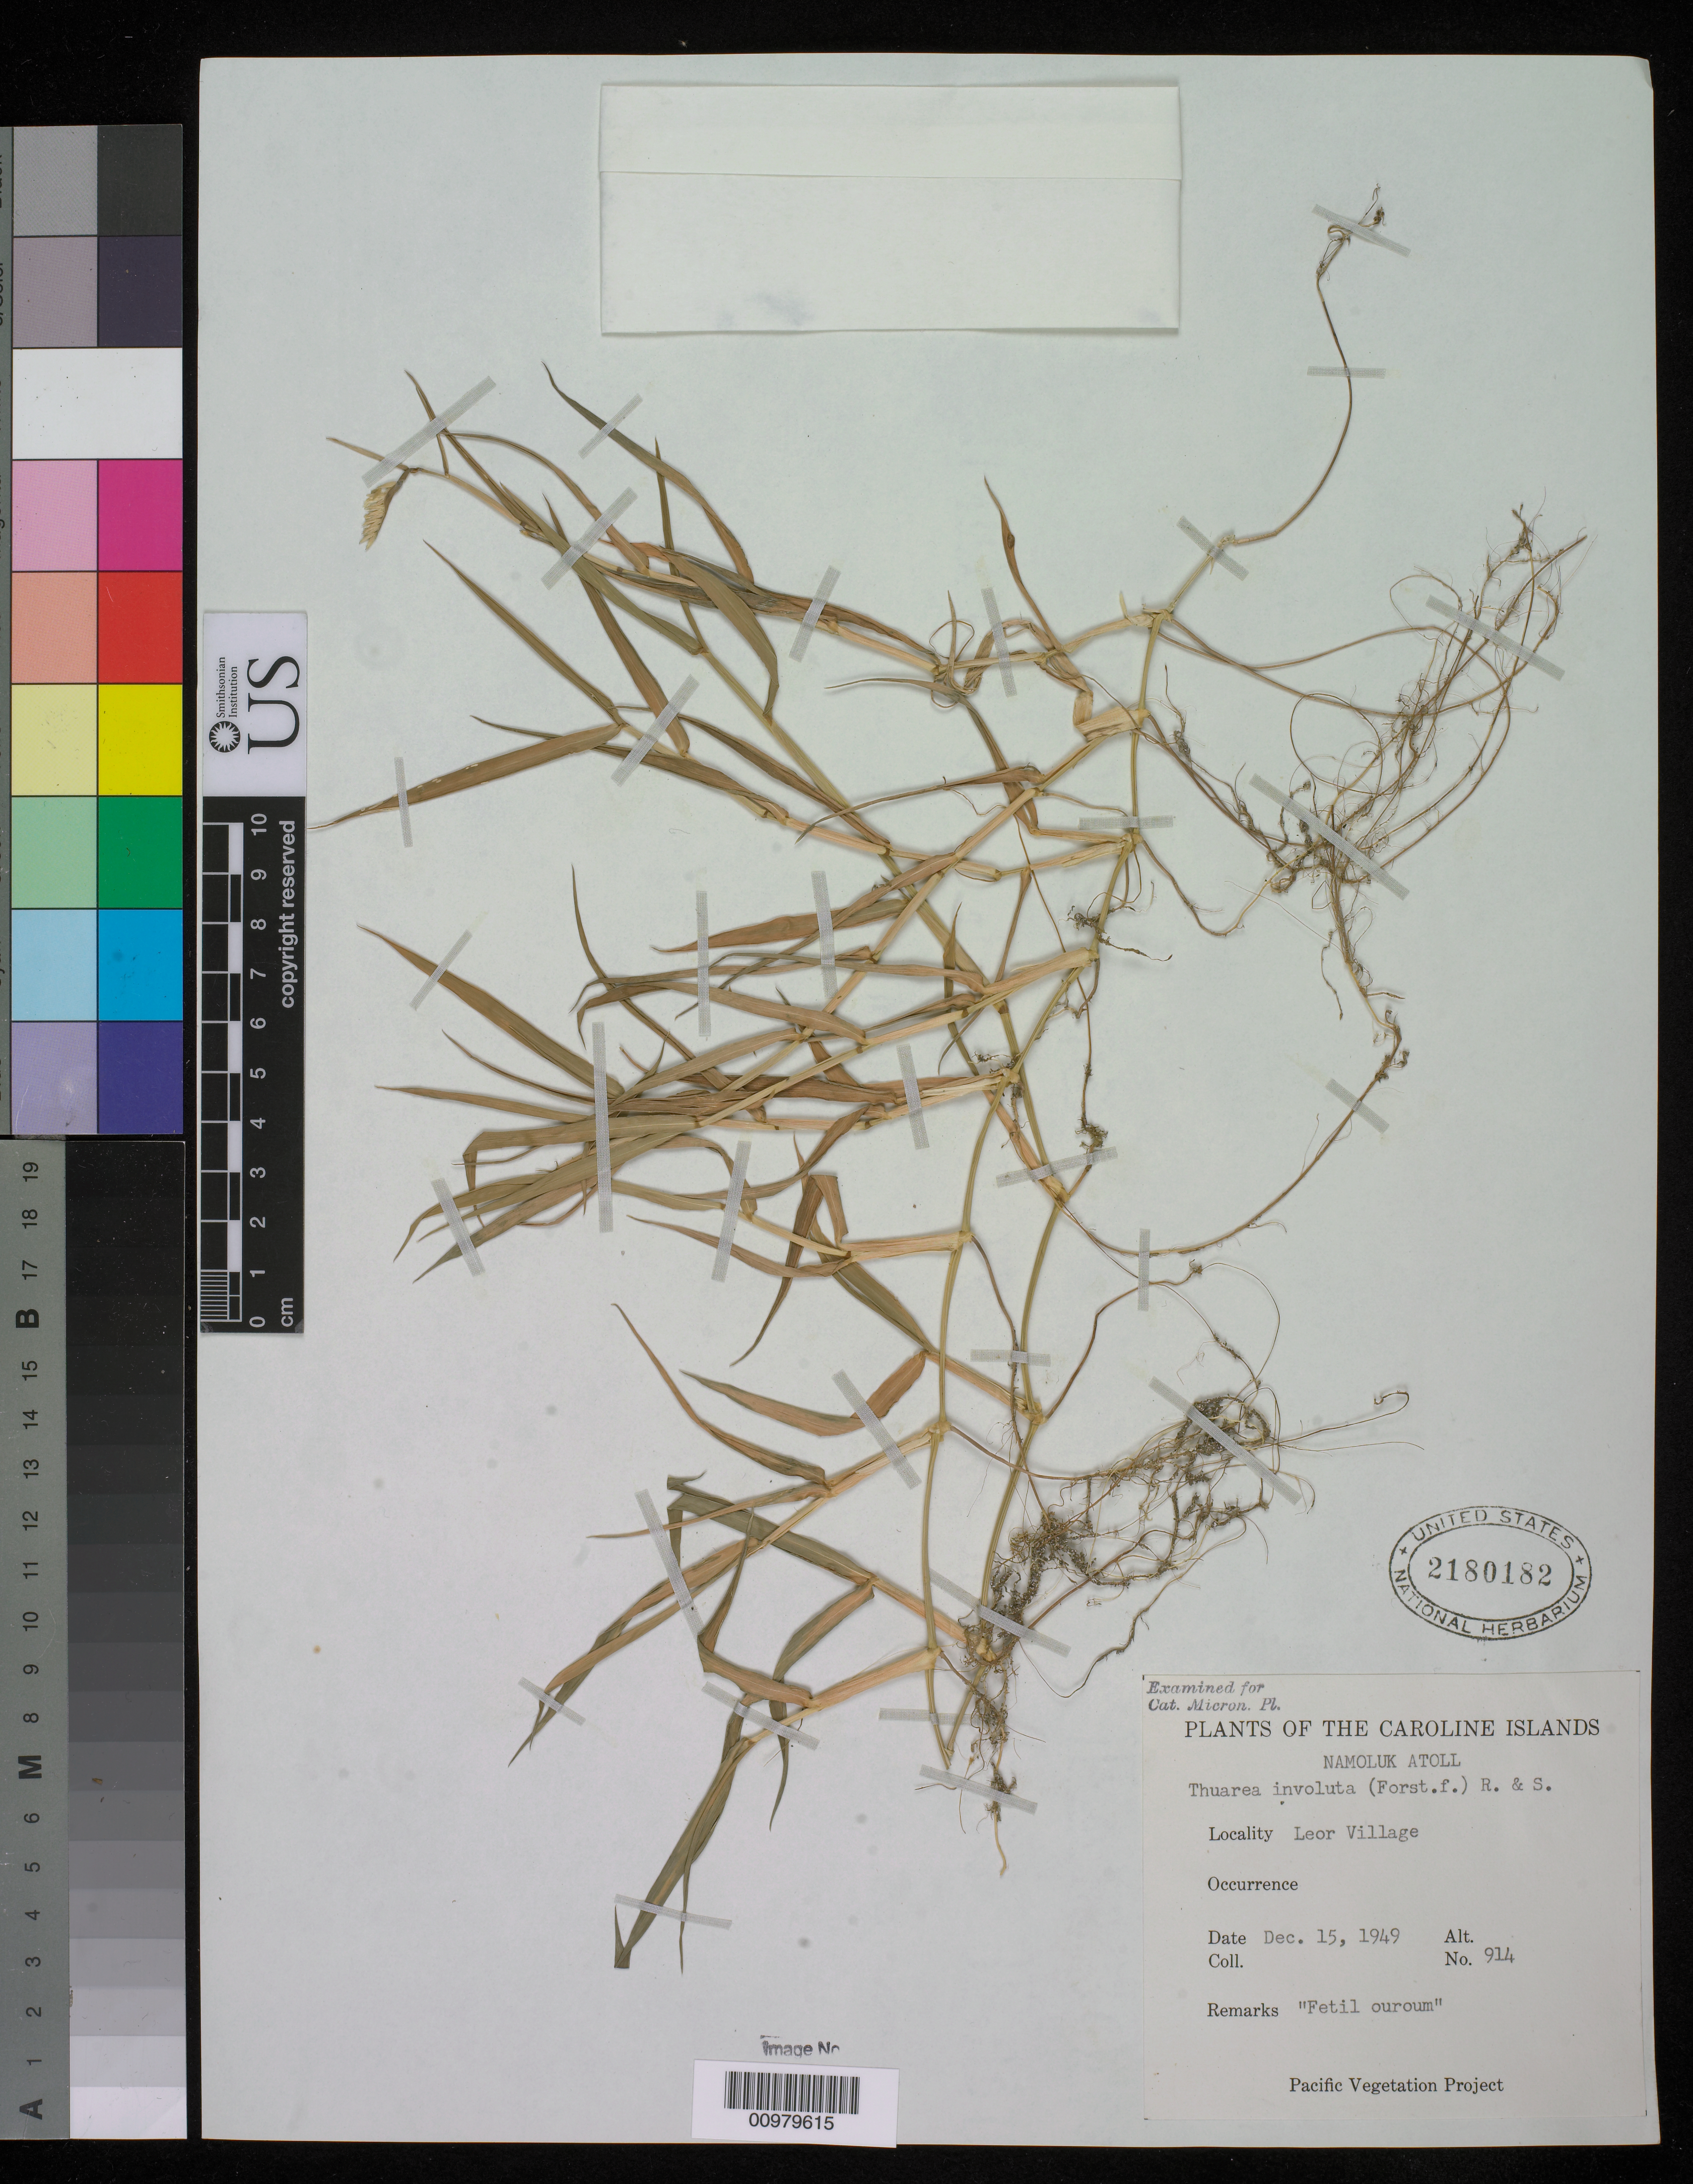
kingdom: Plantae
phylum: Tracheophyta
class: Liliopsida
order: Poales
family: Poaceae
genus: Thuarea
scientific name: Thuarea involuta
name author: (G. Forst.) R. Br. ex Sm.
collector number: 914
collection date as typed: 15 Dec 1949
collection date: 1949-12-15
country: Micronesia, Federated States of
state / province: Truk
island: Namokuk Atoll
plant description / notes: No collector or number on label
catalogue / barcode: US 2180182